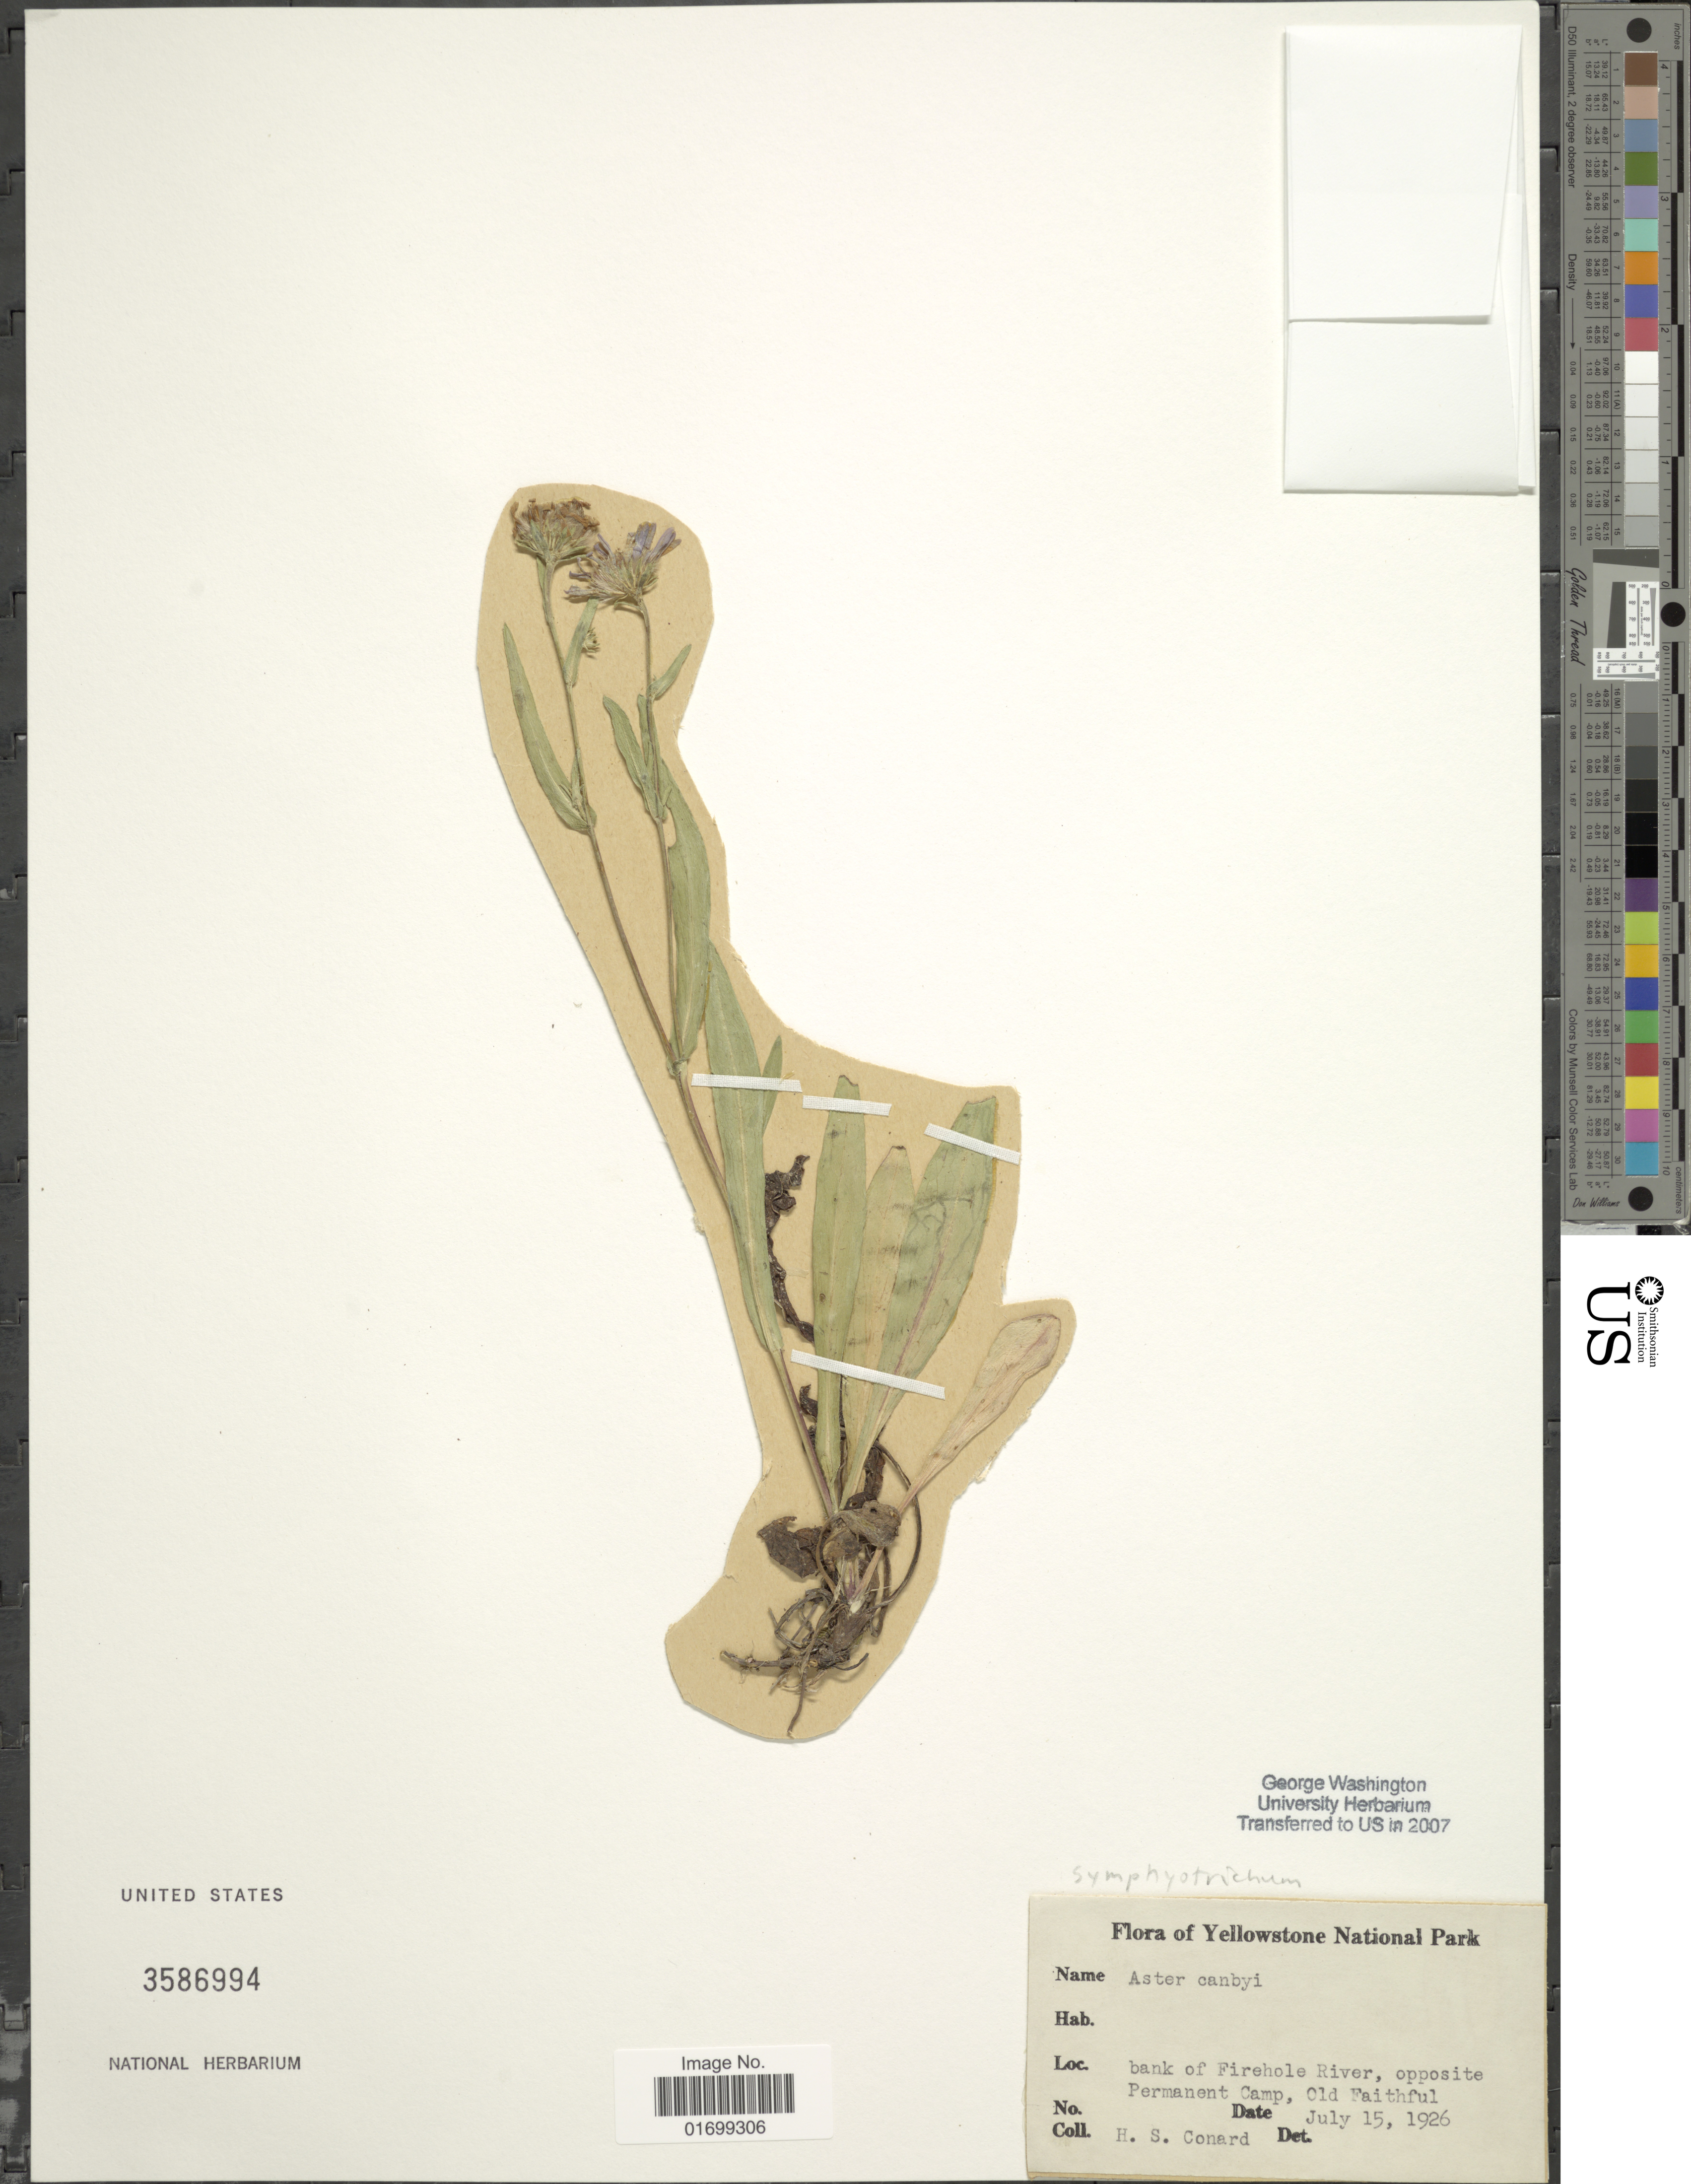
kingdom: Plantae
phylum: Tracheophyta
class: Magnoliopsida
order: Asterales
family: Asteraceae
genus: Symphyotrichum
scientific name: Symphyotrichum foliaceum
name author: (Lindl. ex DC.) G.L. Nesom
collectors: H. S. Conard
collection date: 1926-07-15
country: United States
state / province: Wyoming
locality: Yellowstone National Park, bank of Firehole River, opposite Permanent Camp, Old Faithful.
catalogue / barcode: US 3586994